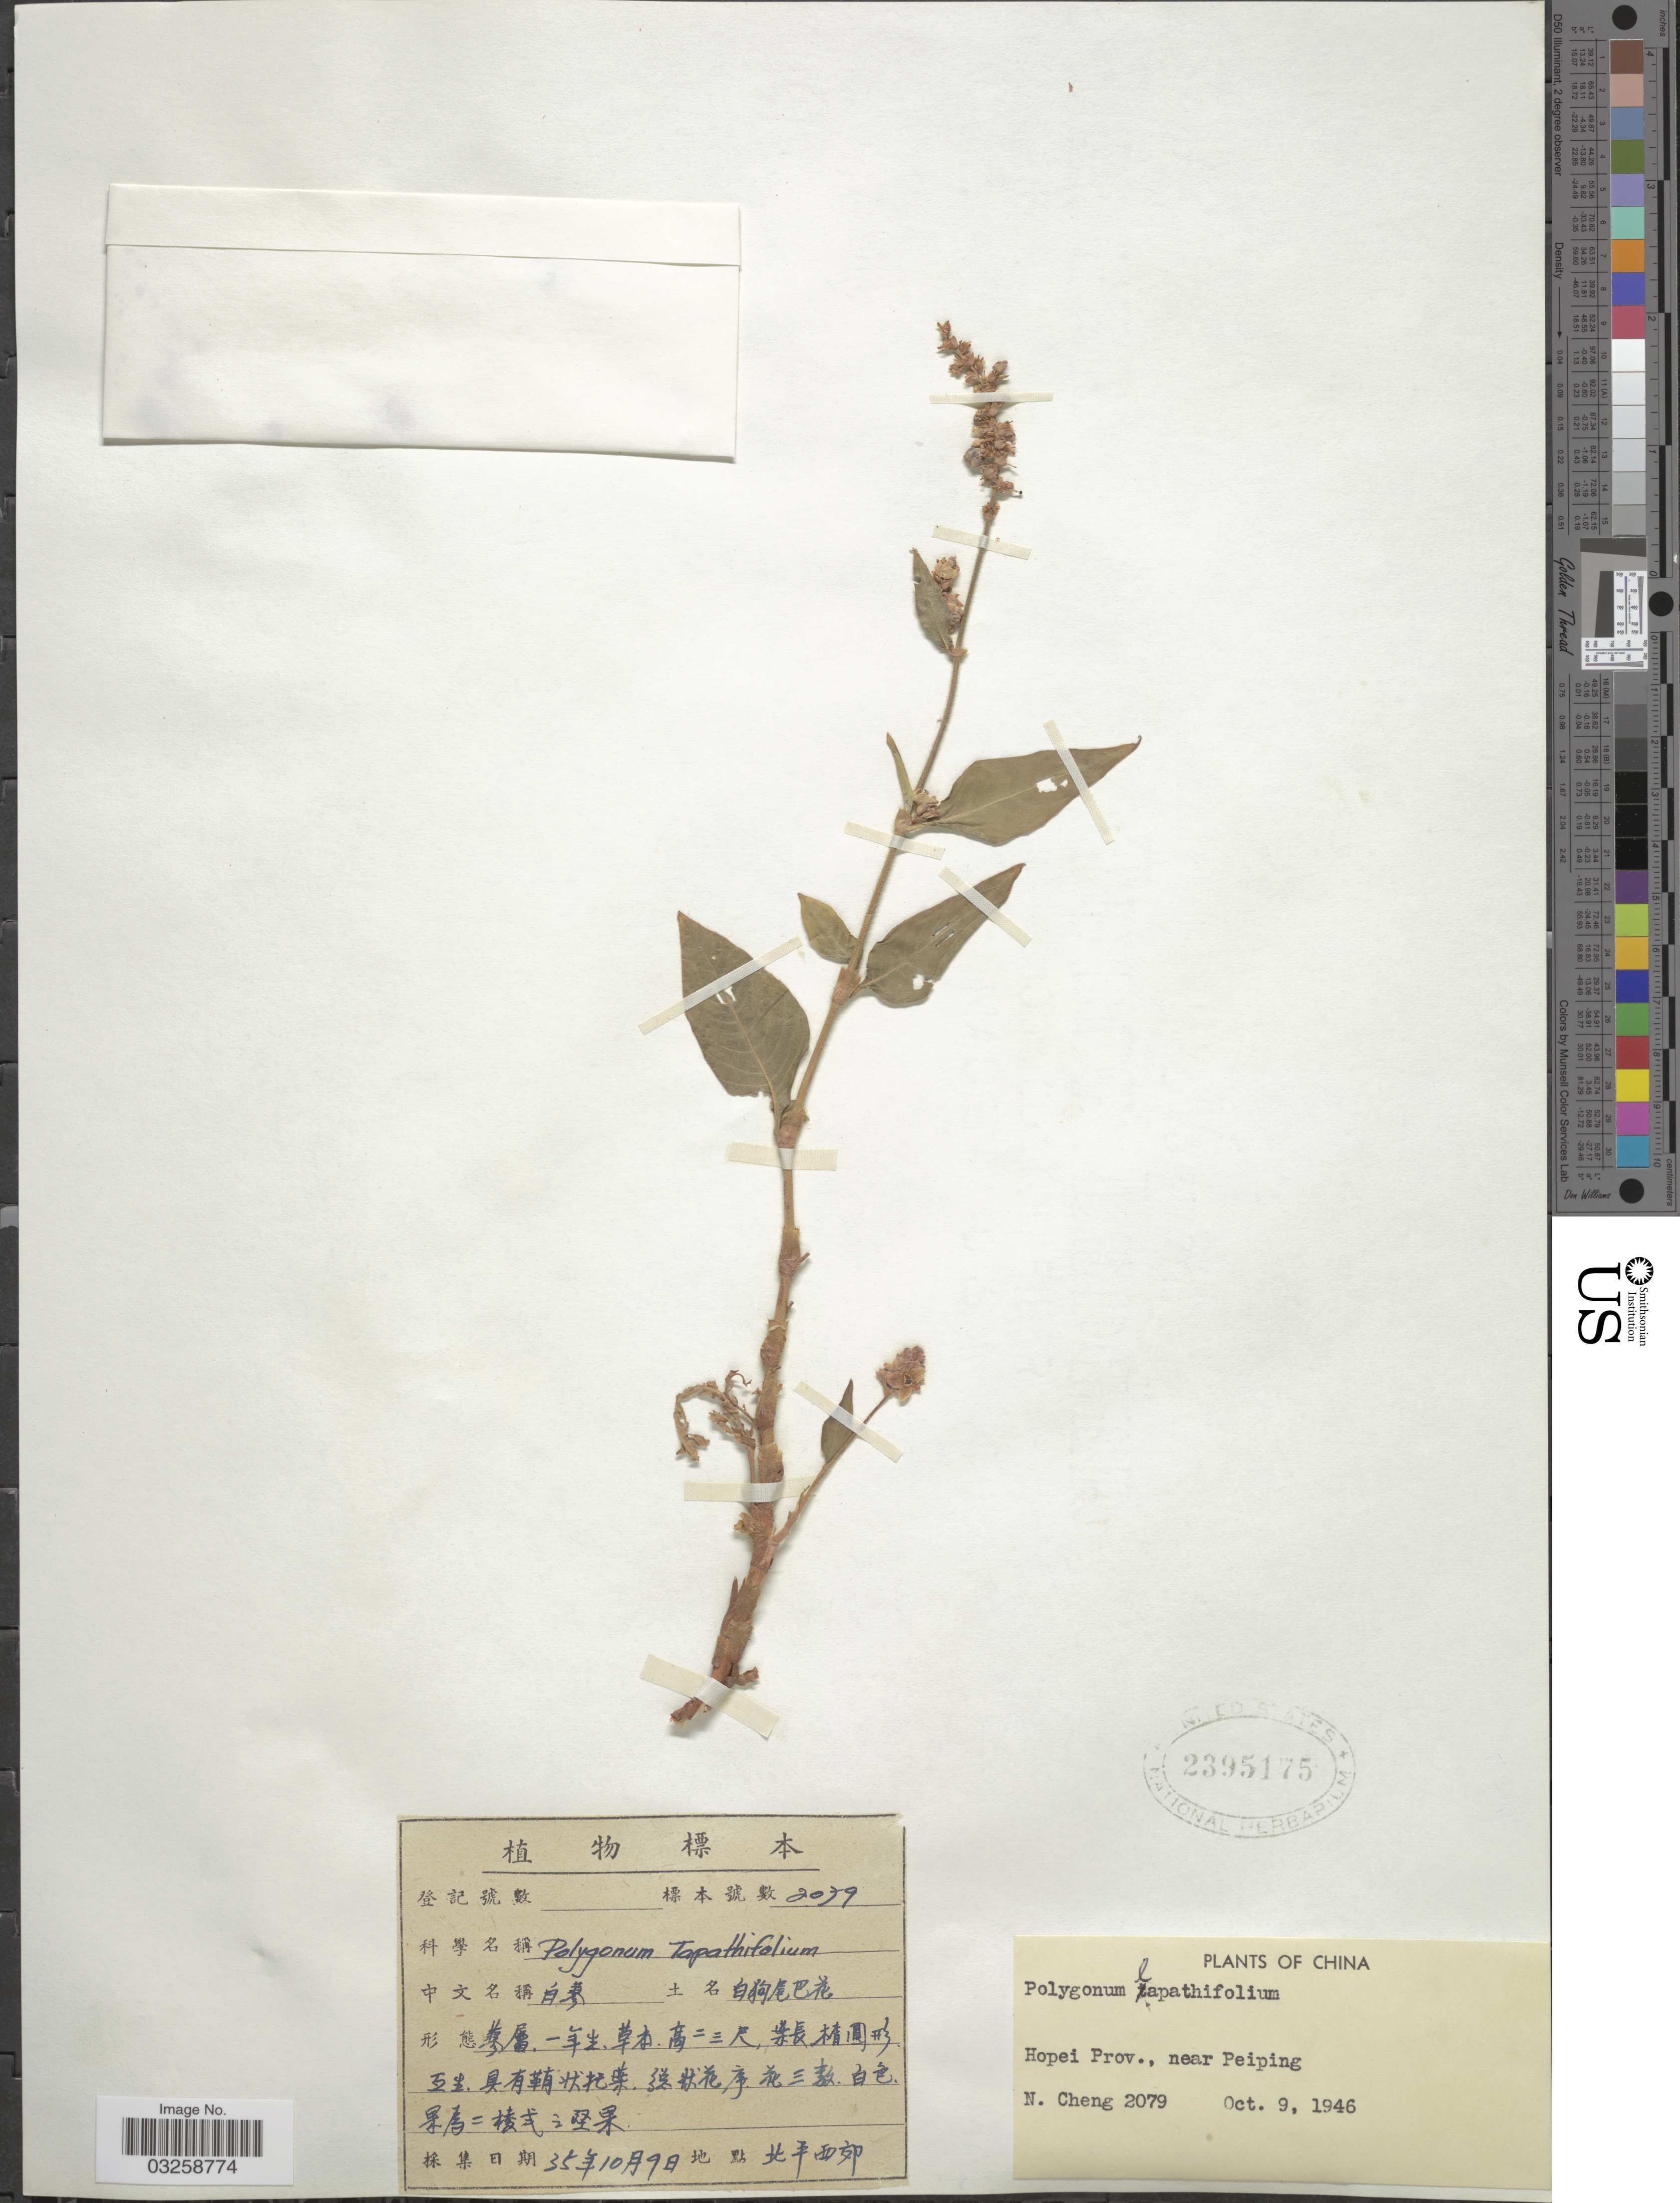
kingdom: Plantae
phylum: Tracheophyta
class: Magnoliopsida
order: Caryophyllales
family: Polygonaceae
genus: Polygonum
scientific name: Polygonum lapathifolium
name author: L.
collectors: N. Cheng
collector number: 2079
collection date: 1946-10-09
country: China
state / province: Hebei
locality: Hopei Prov., near Peiping.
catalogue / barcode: US 2395175